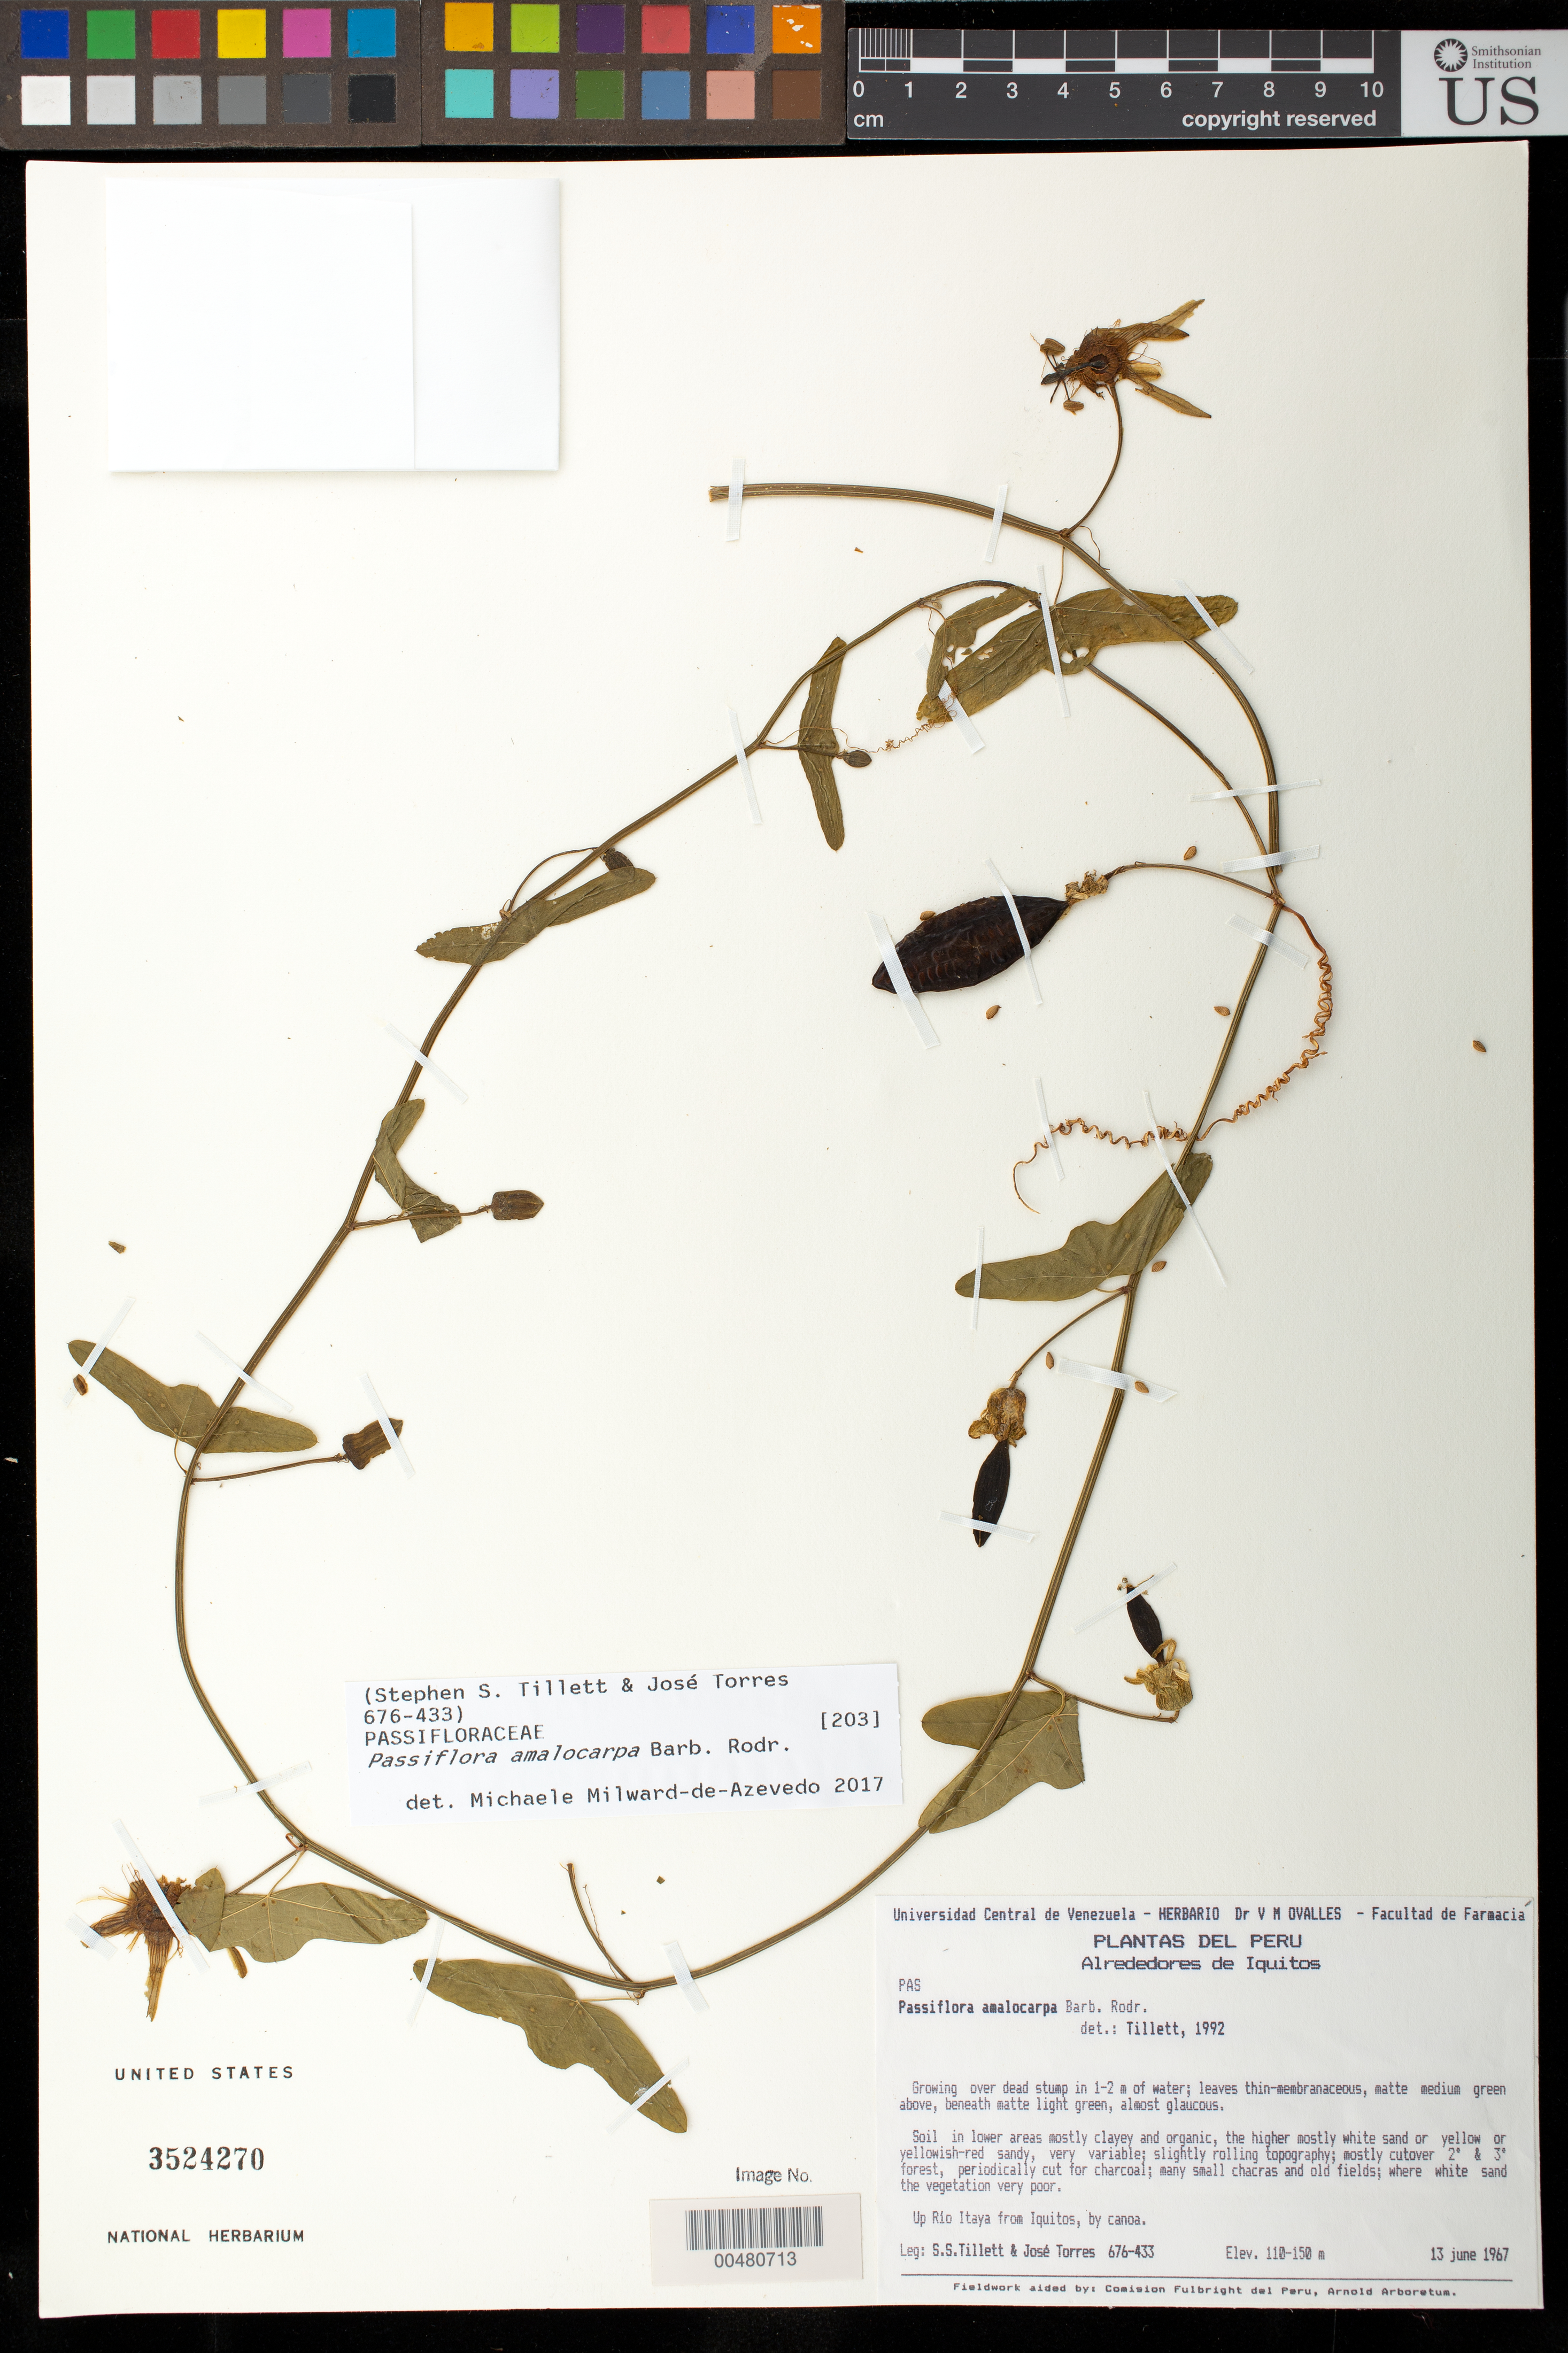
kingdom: Plantae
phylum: Tracheophyta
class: Magnoliopsida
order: Malpighiales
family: Passifloraceae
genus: Passiflora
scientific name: Passiflora amalocarpa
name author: Barb. Rodr.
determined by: Tillett, S. S.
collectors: S. S. Tillett & J. Torres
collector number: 676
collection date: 1967-06-13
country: Peru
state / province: Loreto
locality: Río Itaya from Iquitos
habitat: Growing over dead stump in 1-2 m of water.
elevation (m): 110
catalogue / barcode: US 3524270